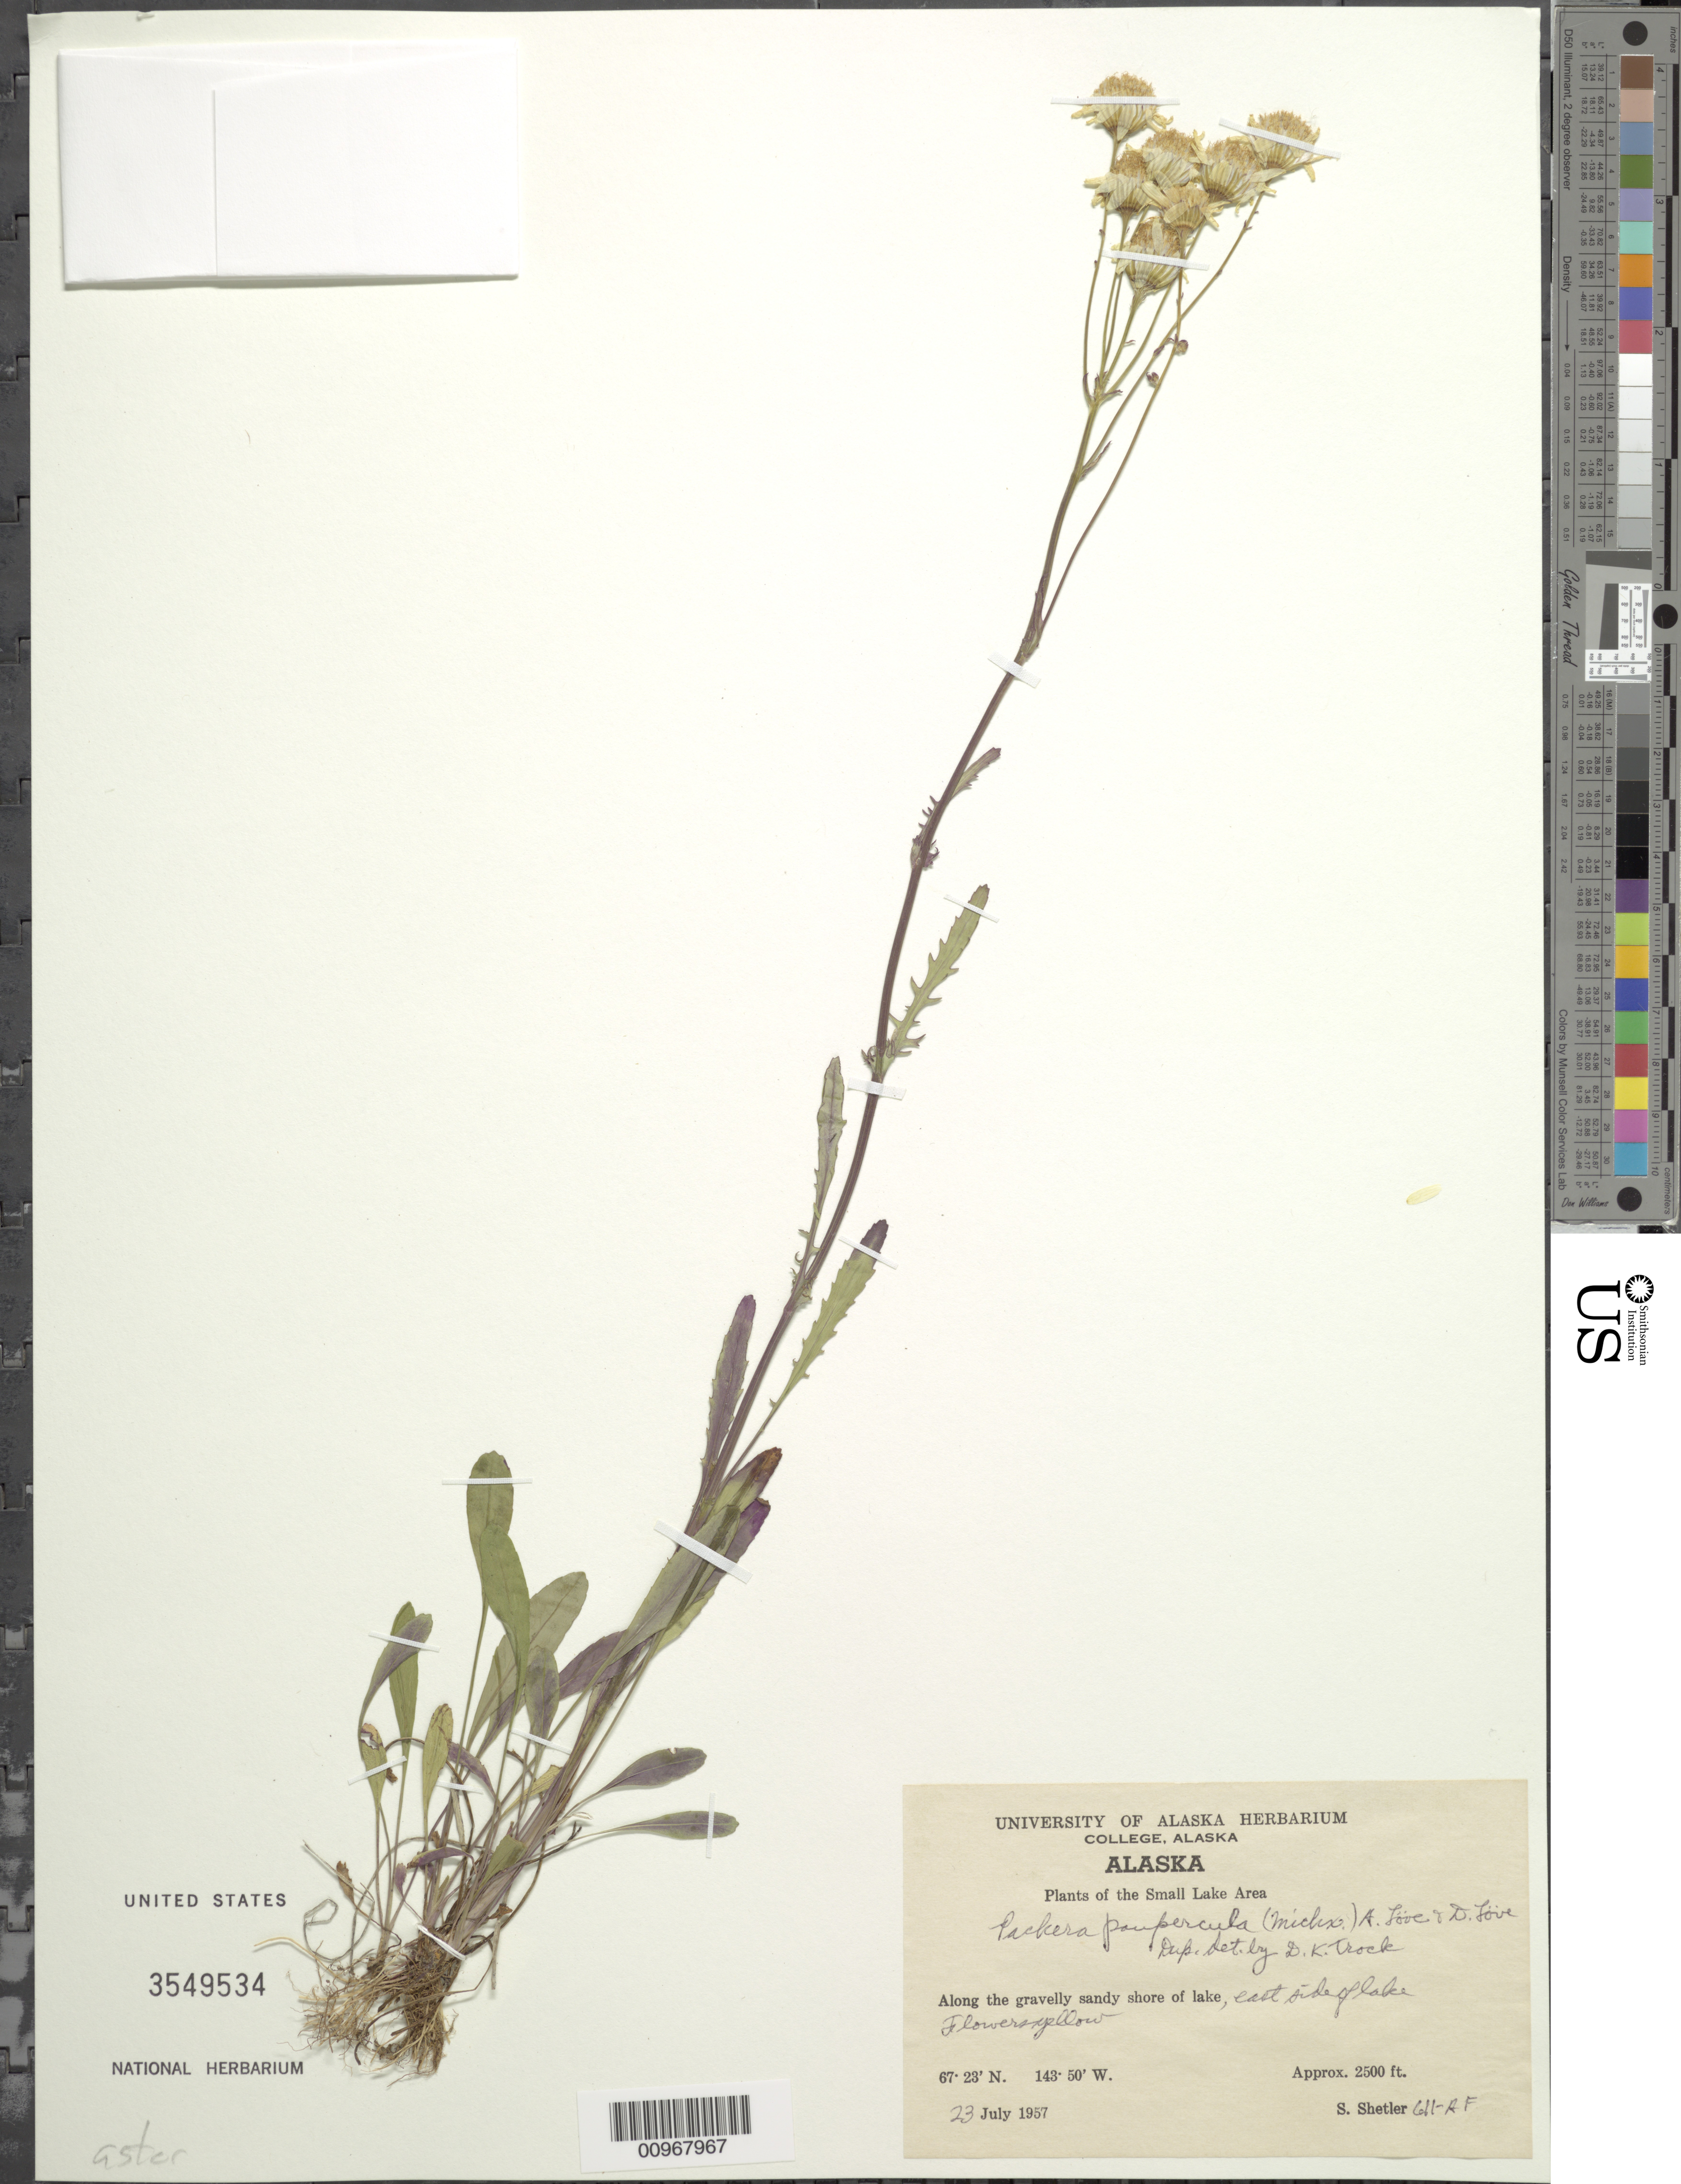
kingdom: Plantae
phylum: Tracheophyta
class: Magnoliopsida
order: Asterales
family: Asteraceae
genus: Packera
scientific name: Packera paupercula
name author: (Michx.) Á. Löve & D. Löve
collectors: S. Shetler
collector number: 611-AF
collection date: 1957-07-23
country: United States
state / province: Alaska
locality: The Small Lake Area, Along the gravelly sandu shore of lake, east side of lake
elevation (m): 762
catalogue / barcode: US 3549534